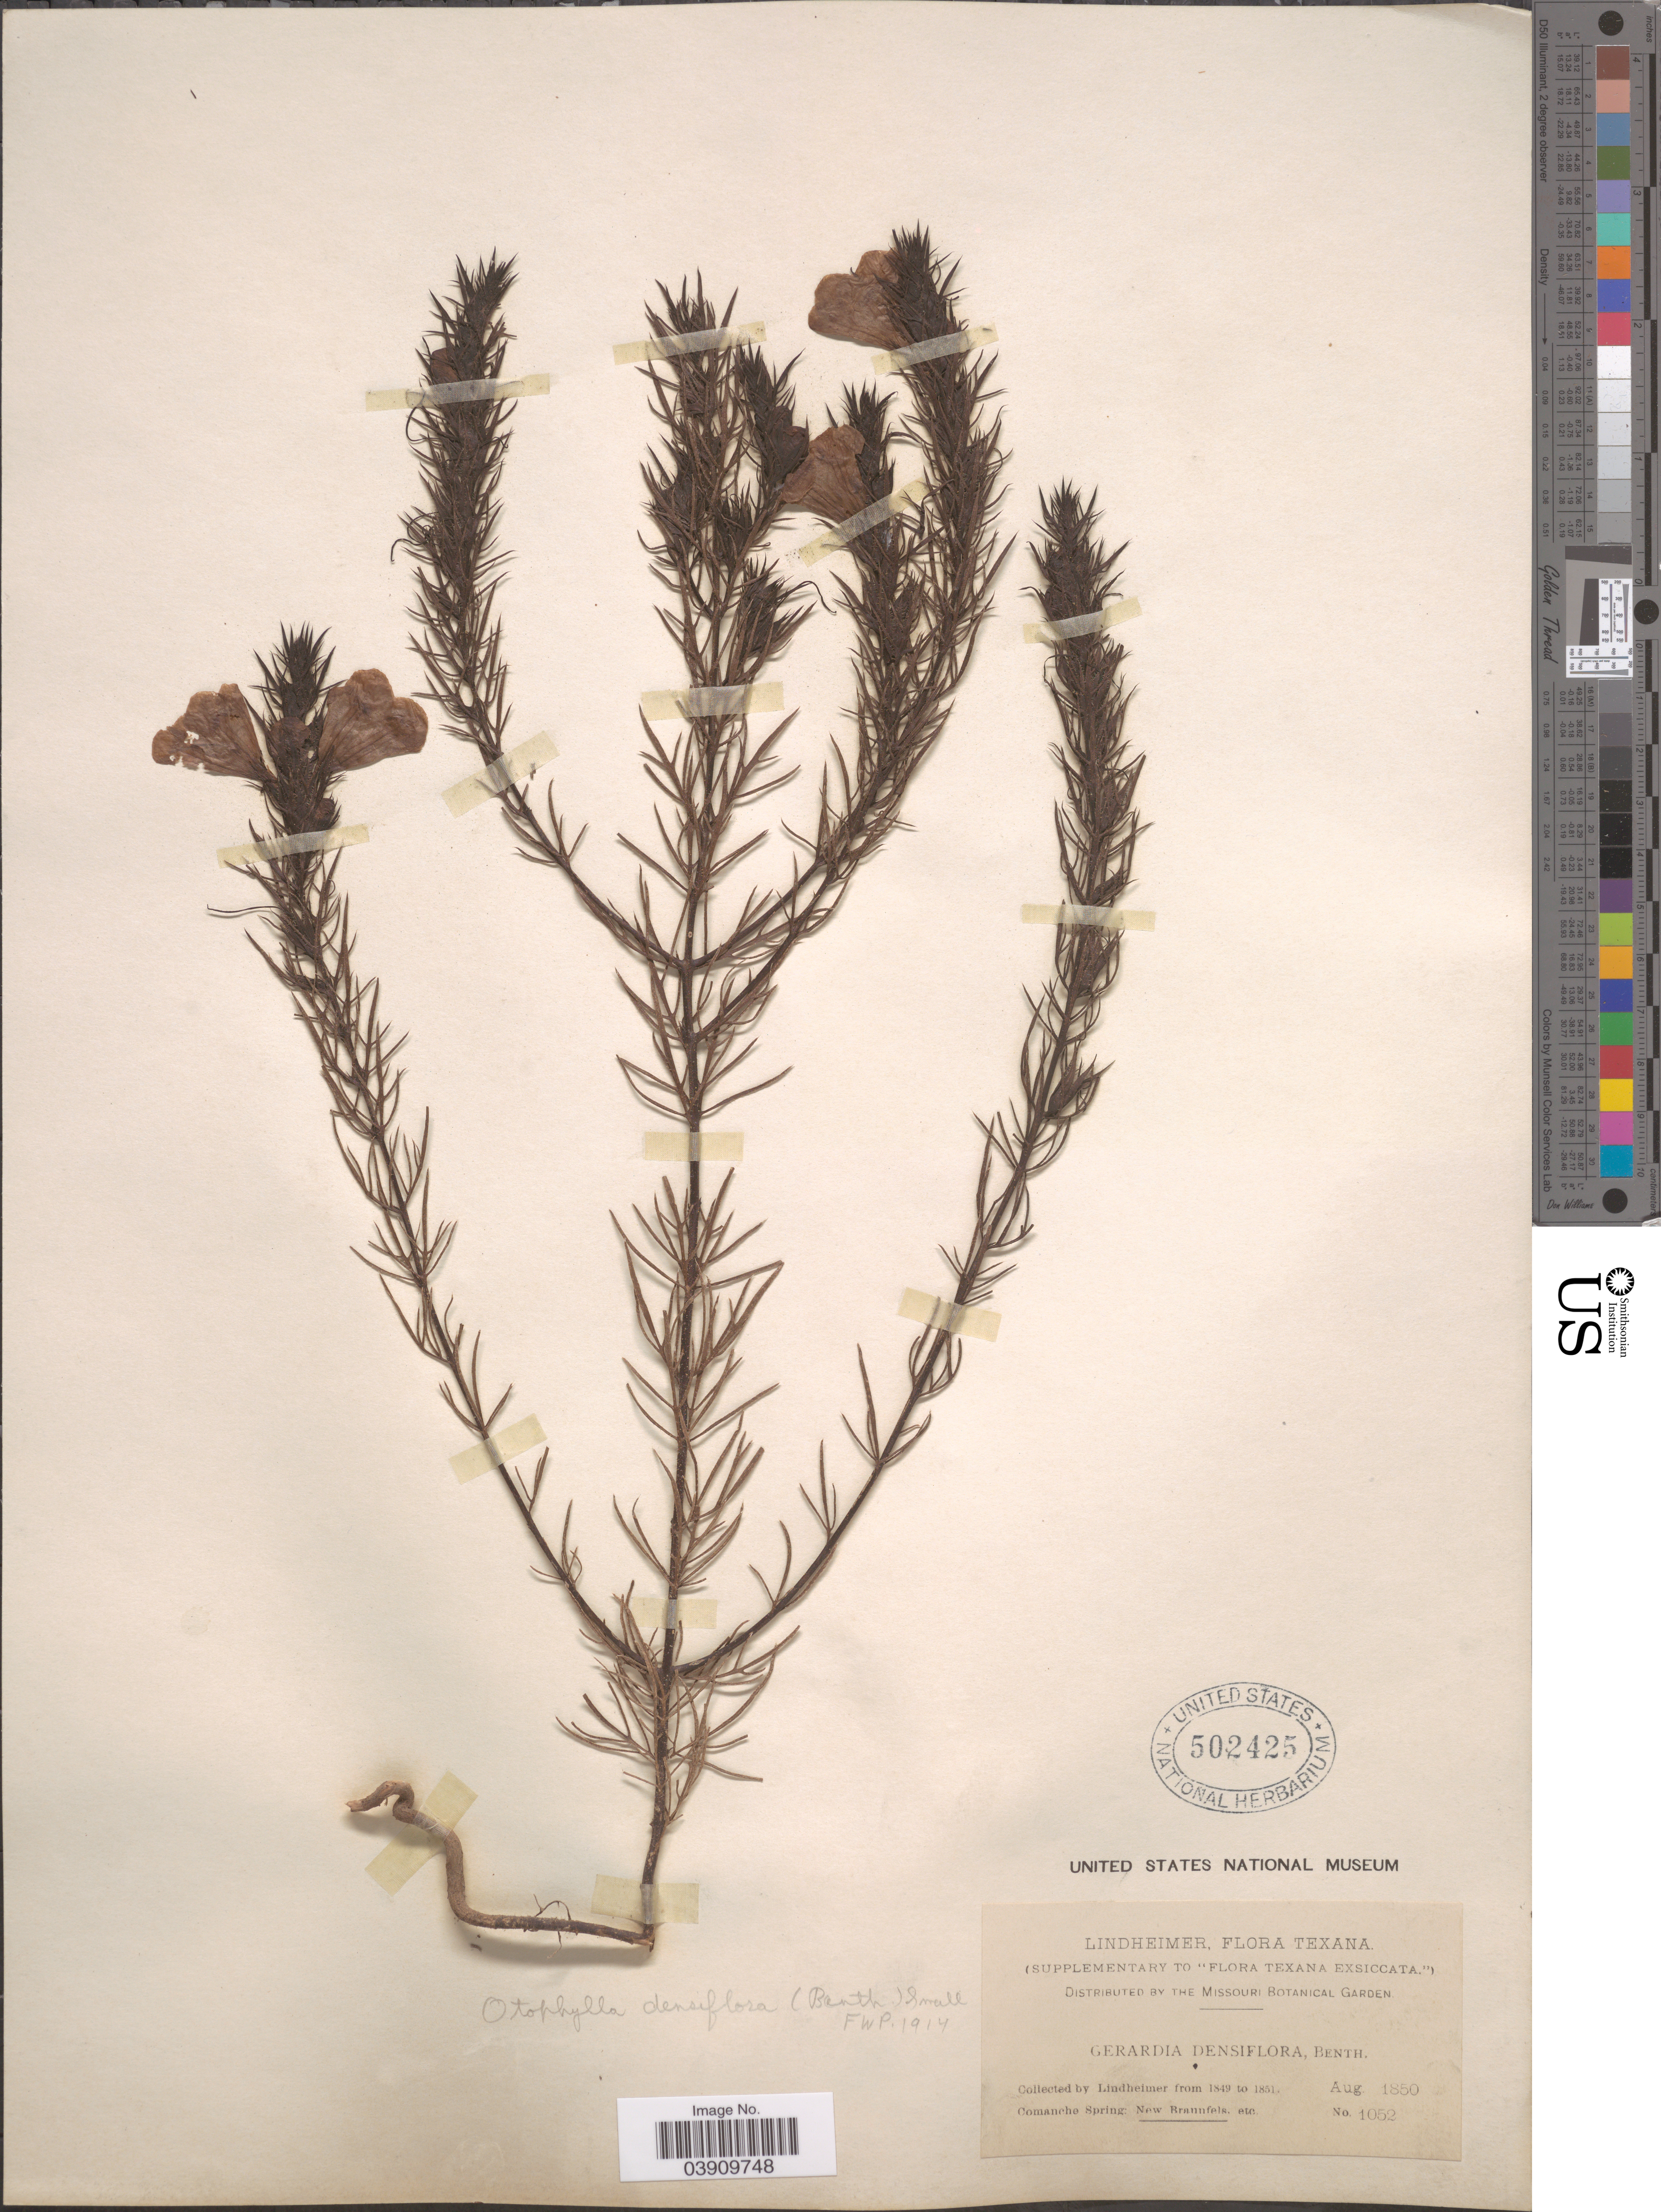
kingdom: Plantae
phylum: Tracheophyta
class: Magnoliopsida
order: Lamiales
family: Orobanchaceae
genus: Tomanthera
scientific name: Tomanthera densiflora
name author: (Benth.) Pennell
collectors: -. Lindheimer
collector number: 1052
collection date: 1850-08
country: United States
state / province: Texas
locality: Comanche Spring: New Brannfels.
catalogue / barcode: US 502425